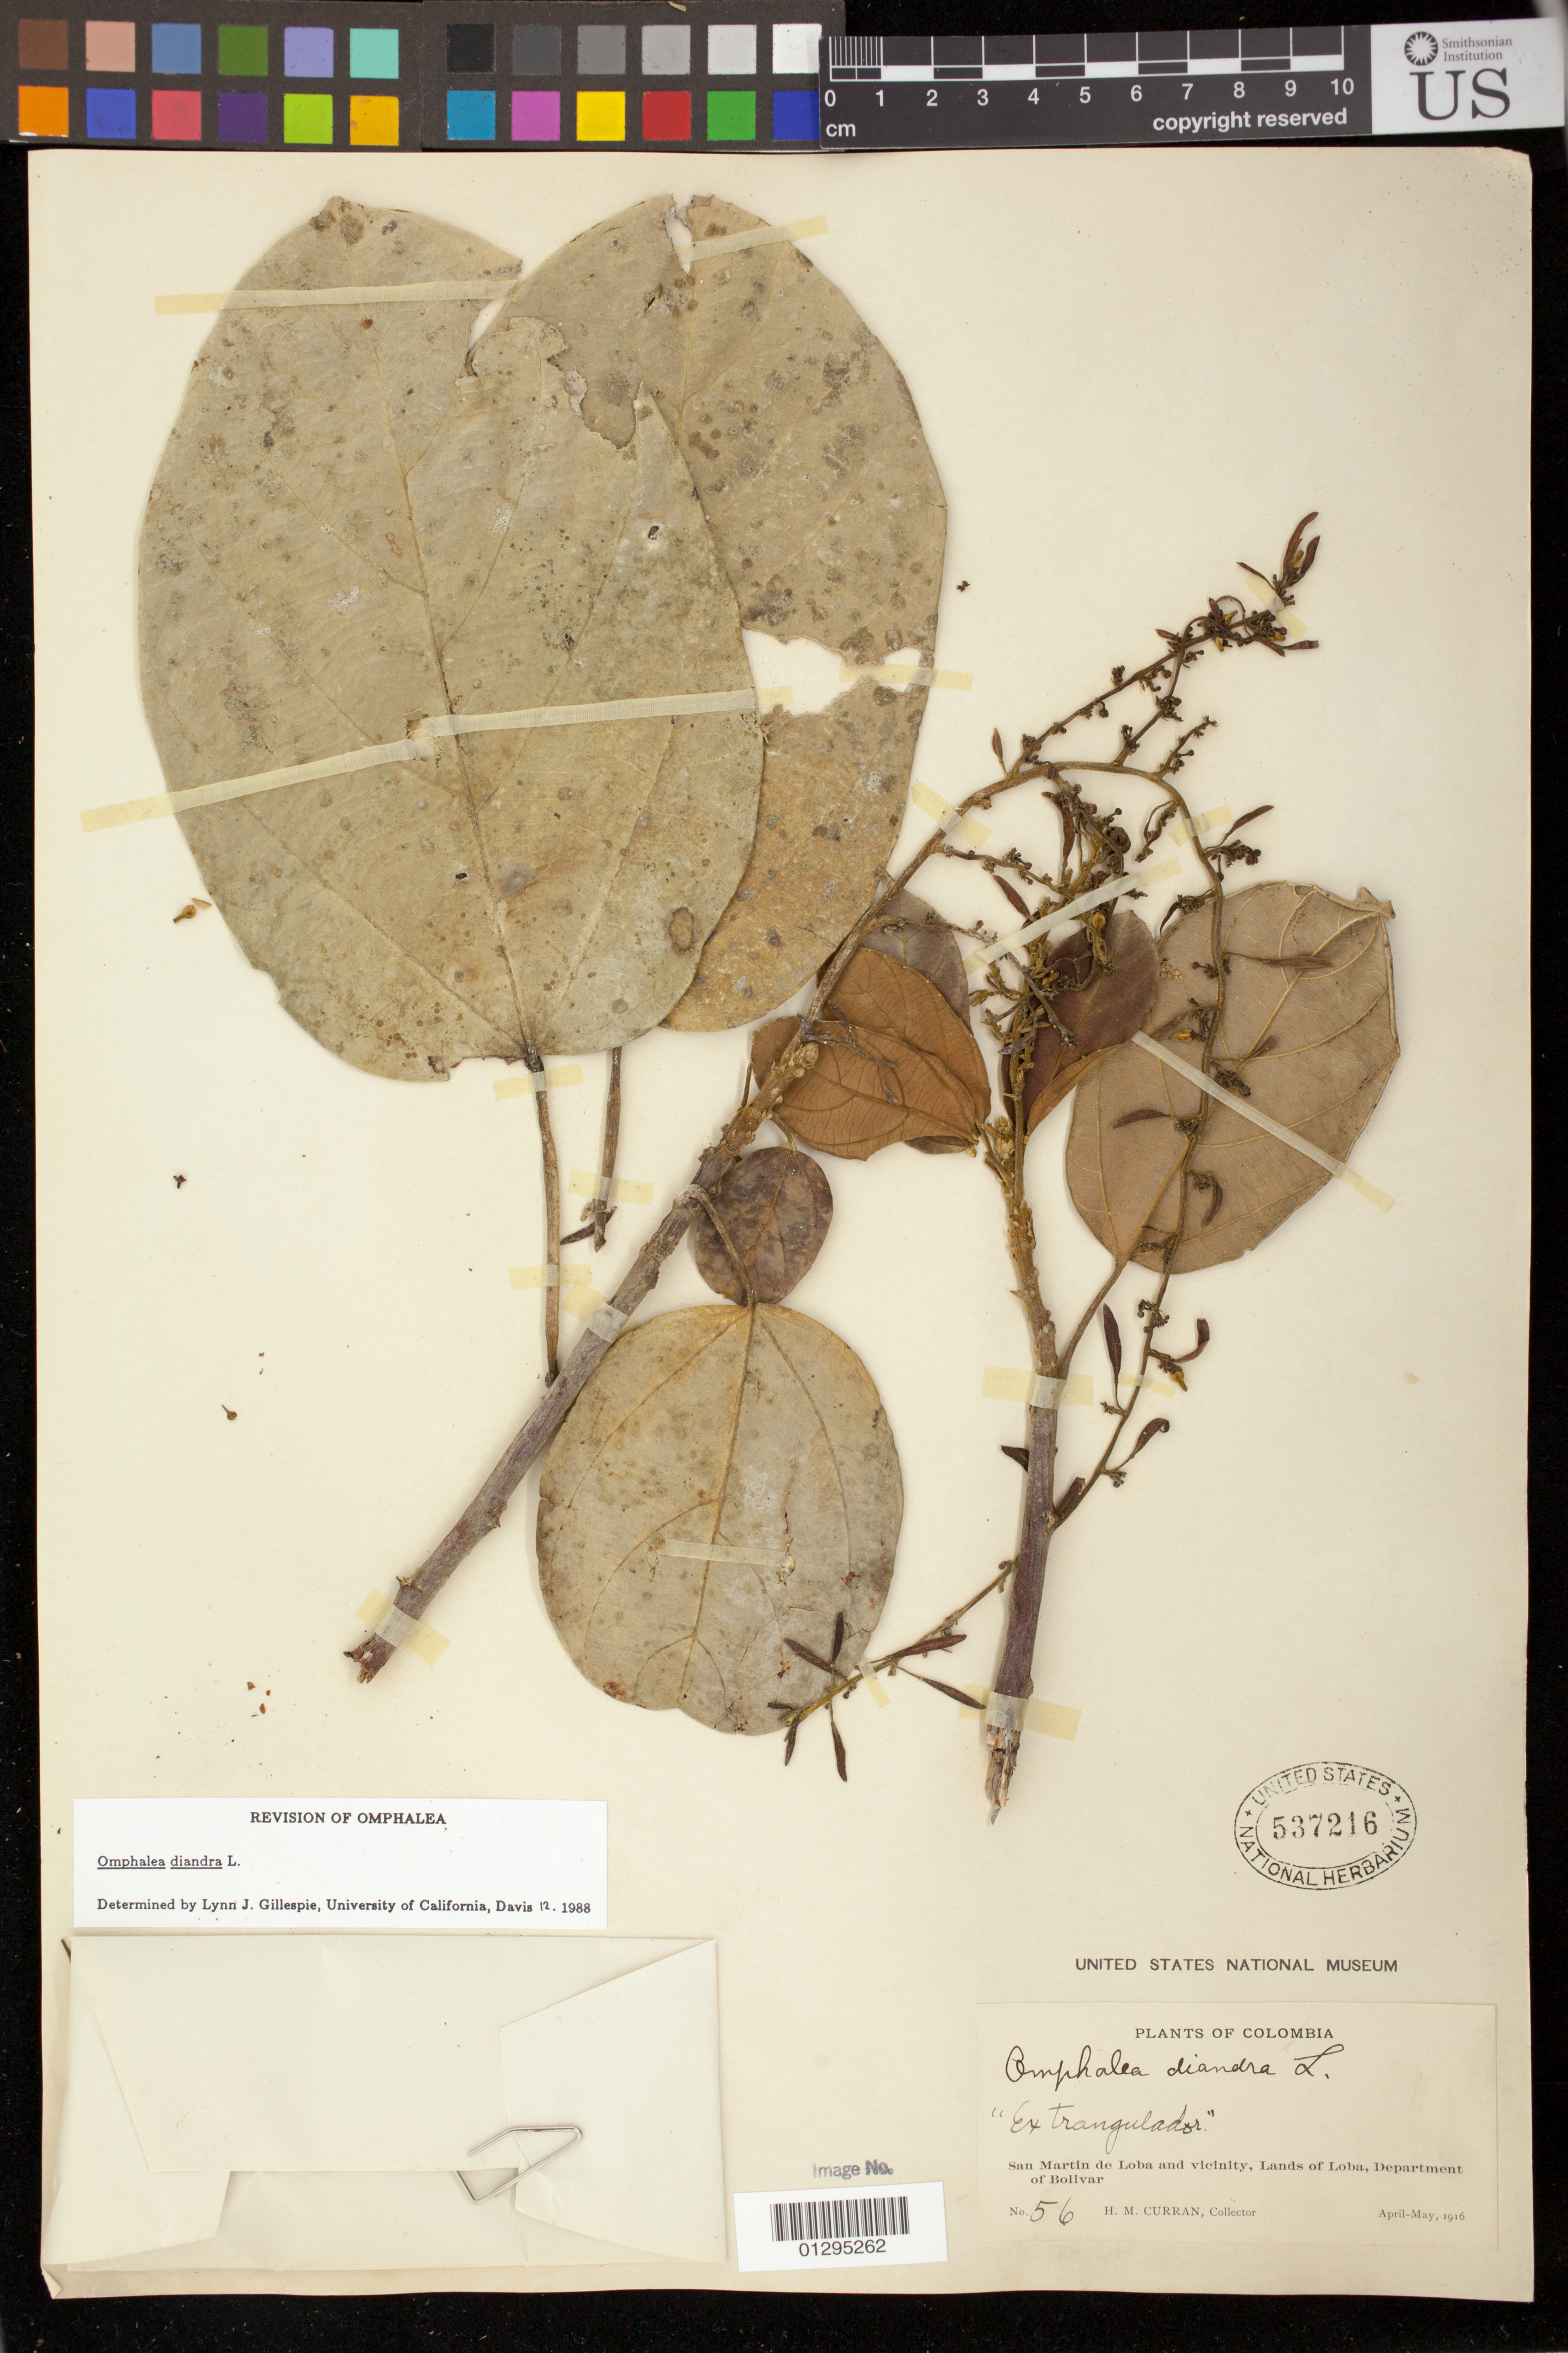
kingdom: Plantae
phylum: Tracheophyta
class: Magnoliopsida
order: Malpighiales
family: Euphorbiaceae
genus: Omphalea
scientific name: Omphalea diandra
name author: L.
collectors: H. M. Curran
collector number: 56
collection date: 1916-04/1916-05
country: Colombia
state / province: Bolívar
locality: San Martin de Loba and vicinity, Lands of Loba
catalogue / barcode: US 537216